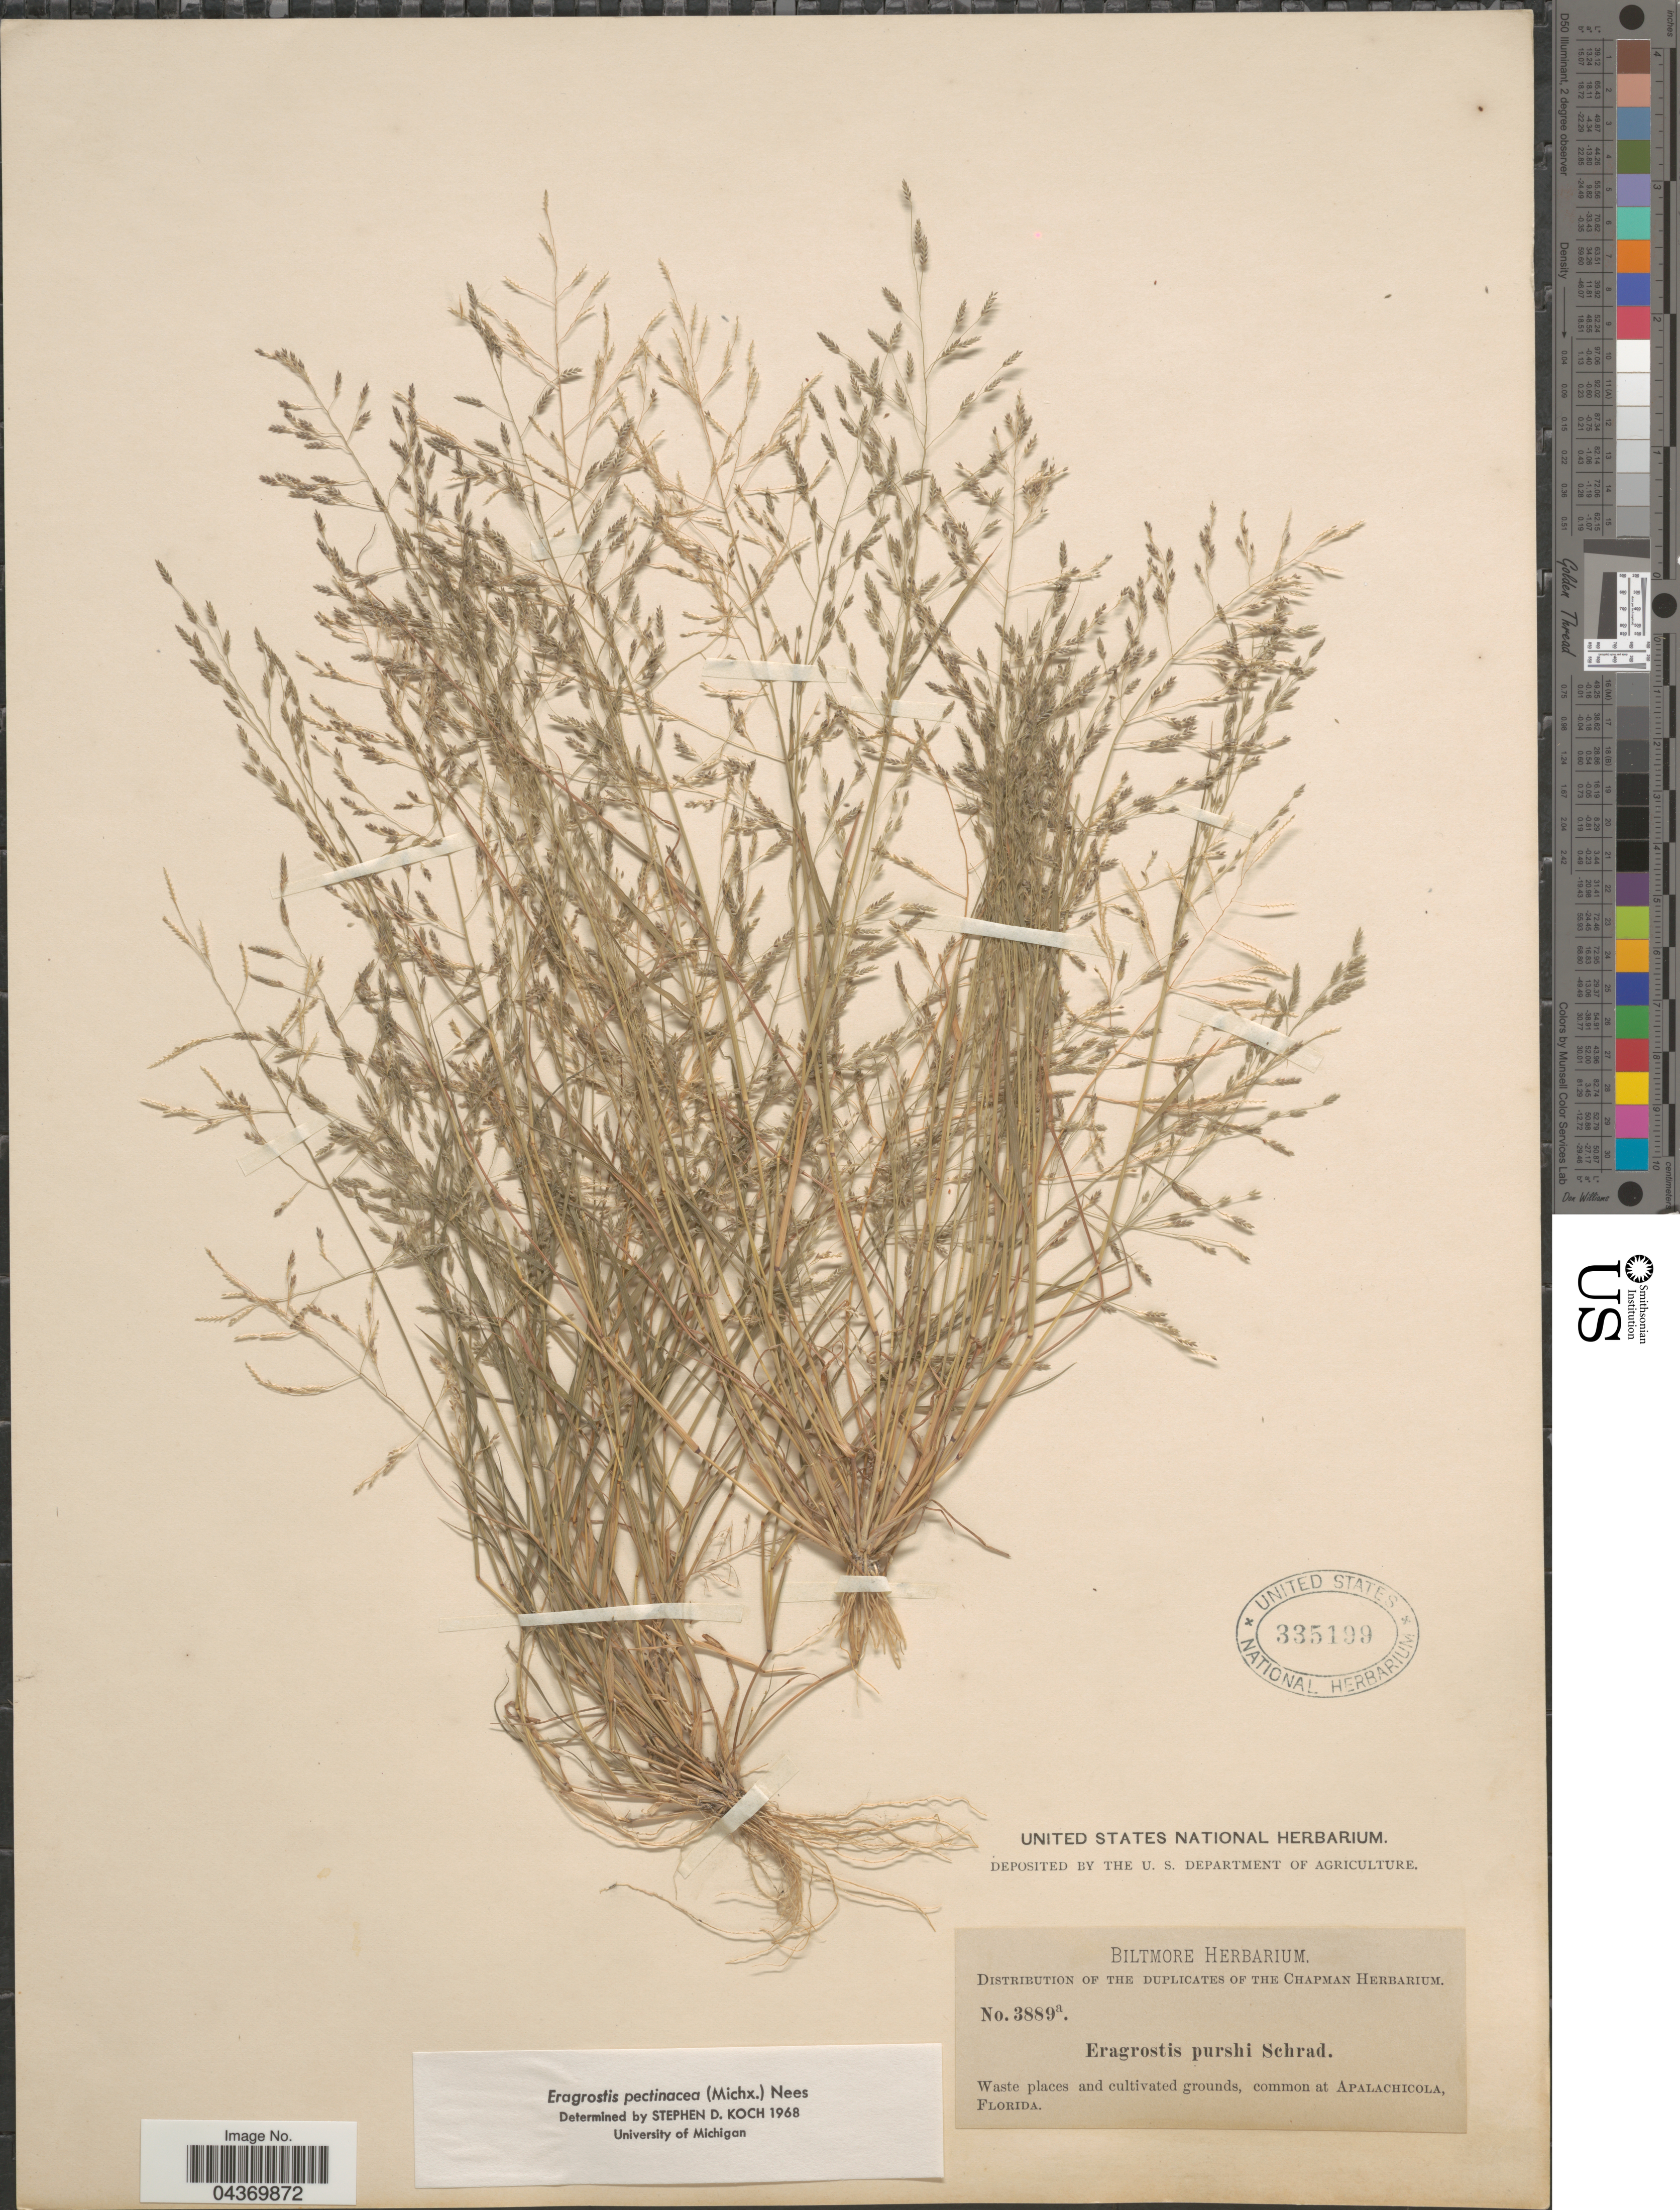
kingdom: Plantae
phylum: Tracheophyta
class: Liliopsida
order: Poales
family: Poaceae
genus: Eragrostis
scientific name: Eragrostis pectinacea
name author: (Michx.) Nees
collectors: ex herb. Biltmore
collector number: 3889a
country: United States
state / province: Florida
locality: At Apalachicola.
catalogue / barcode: US 335199